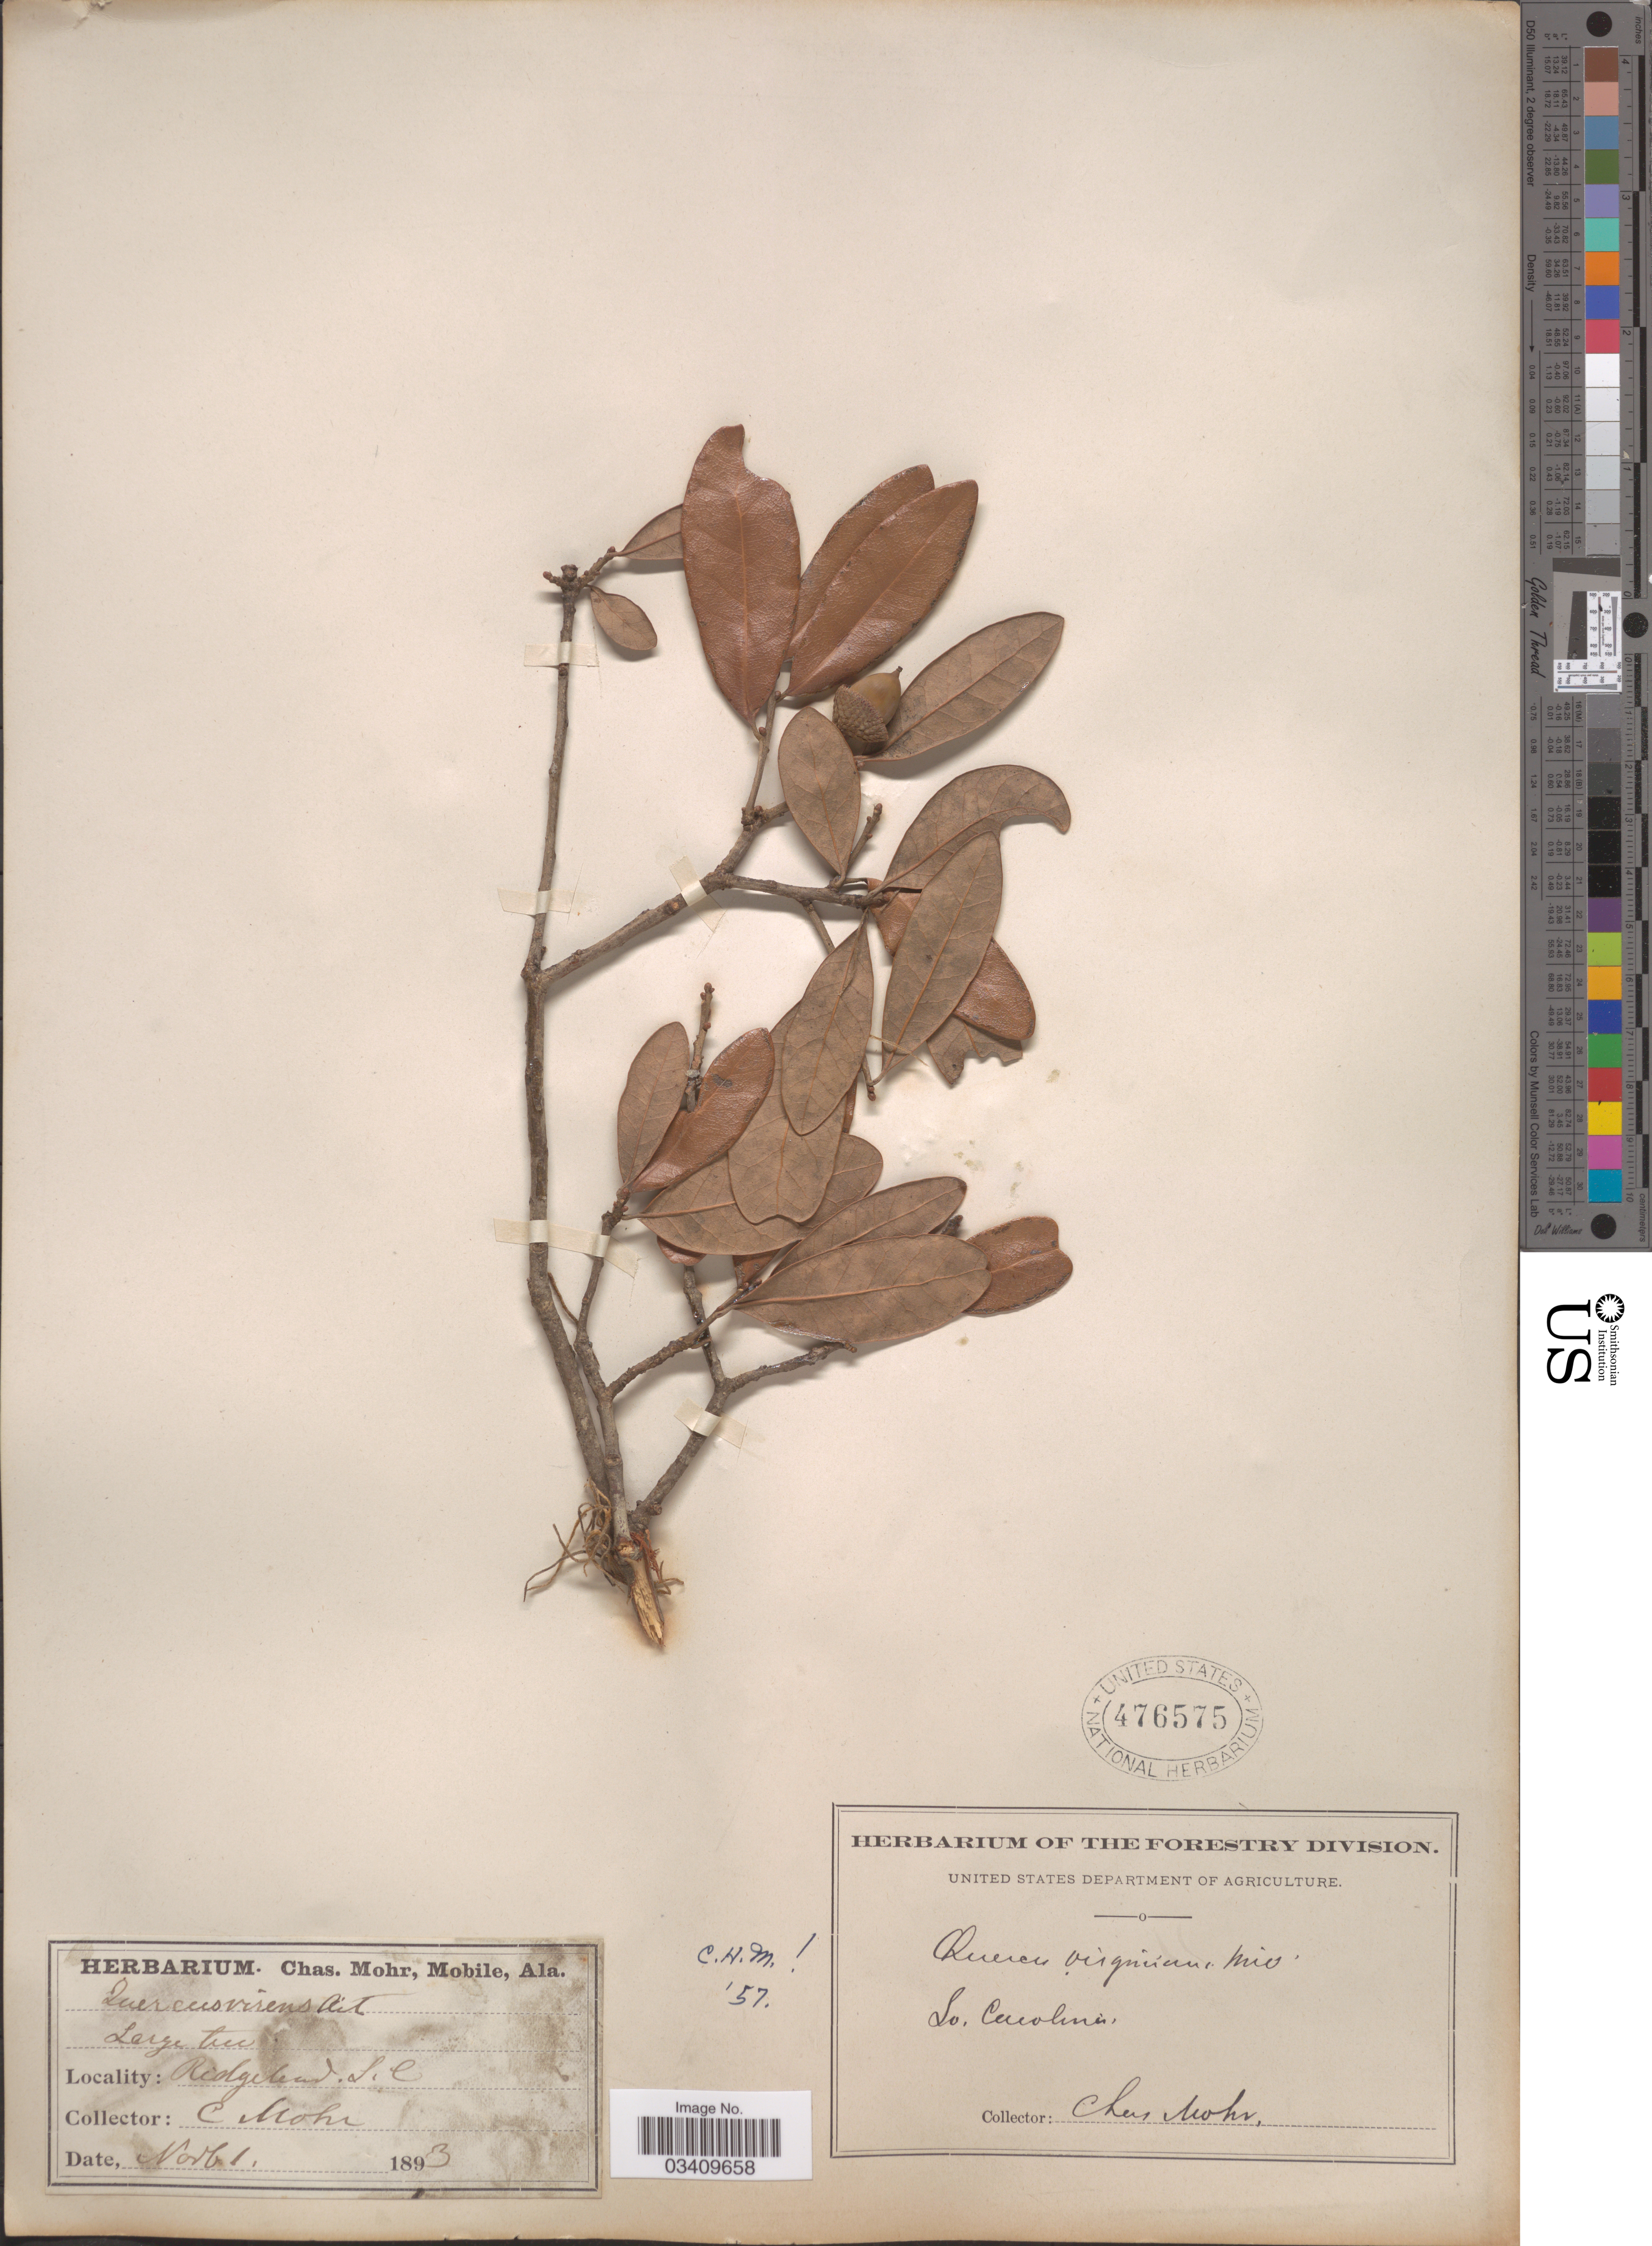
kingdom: Plantae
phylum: Tracheophyta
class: Magnoliopsida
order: Fagales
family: Fagaceae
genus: Quercus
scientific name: Quercus virginiana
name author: Mill.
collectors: Mohr, C. T. (herbarium)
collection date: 1893-11-01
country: United States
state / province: South Carolina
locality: Ridgeland.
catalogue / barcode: US 476575